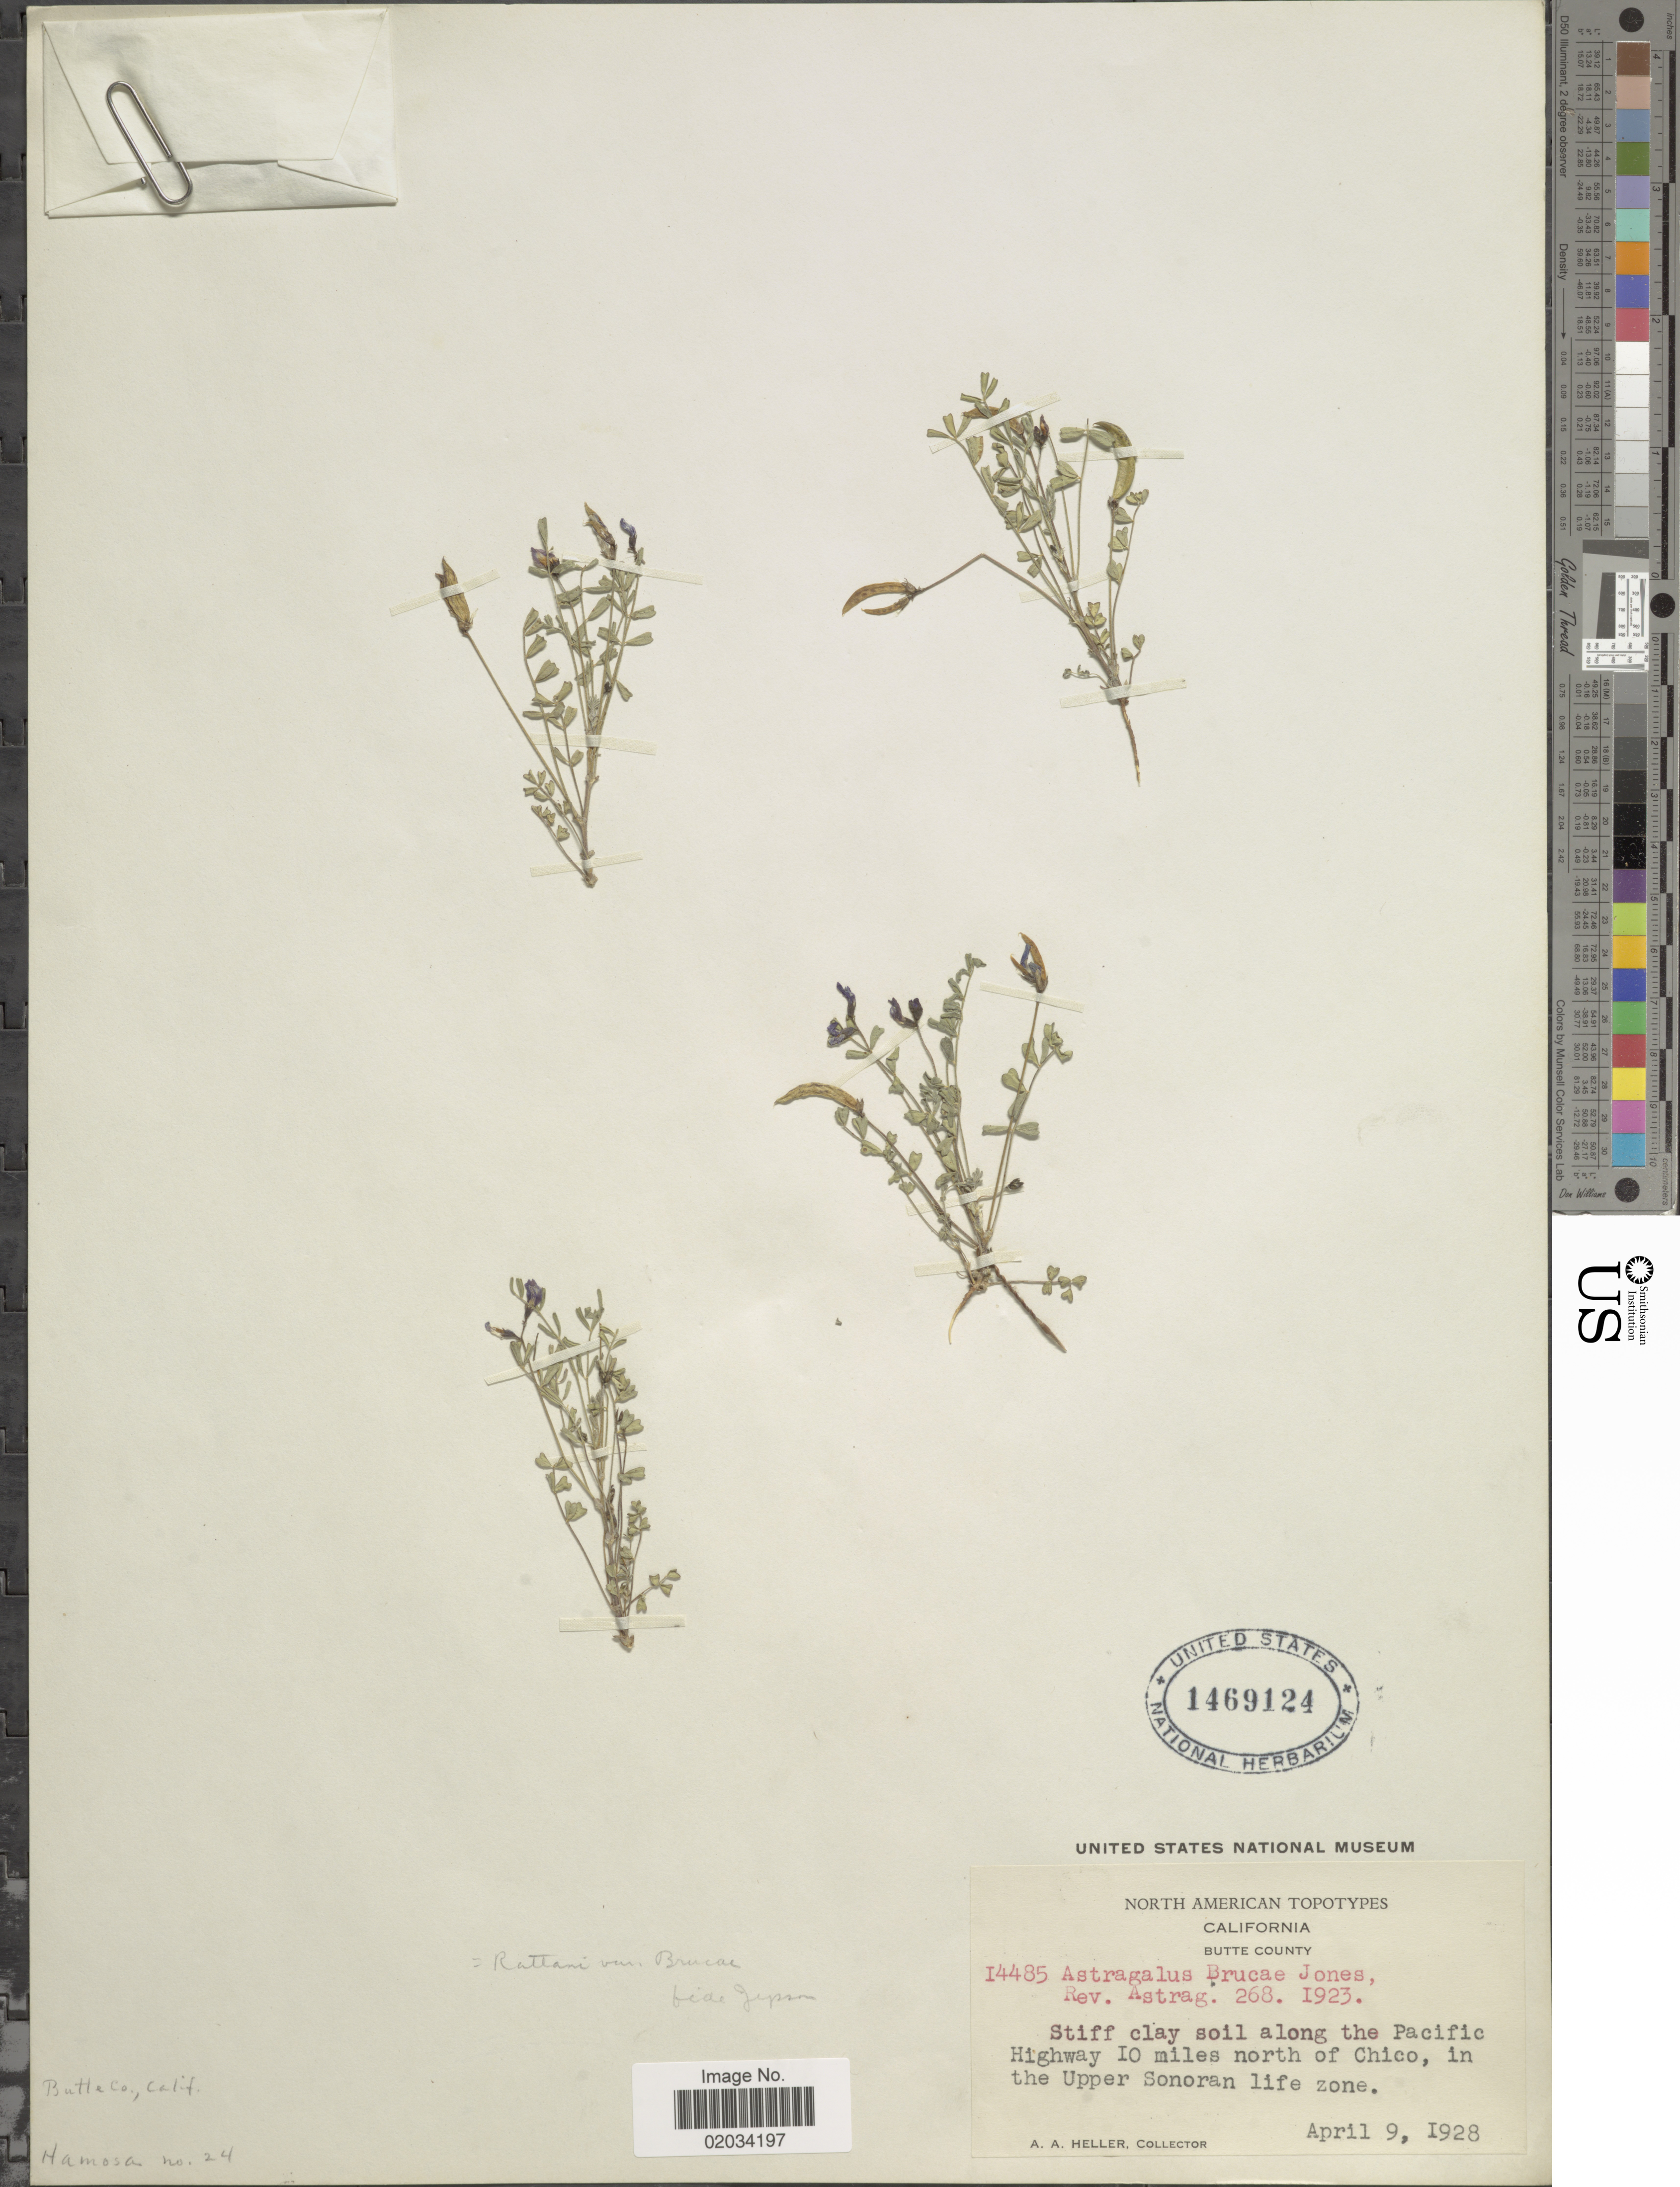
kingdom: Plantae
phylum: Tracheophyta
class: Magnoliopsida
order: Fabales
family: Fabaceae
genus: Astragalus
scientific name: Astragalus rattanii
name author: A. Gray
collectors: A. A. Heller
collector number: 14485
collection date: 1928-04-09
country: United States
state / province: California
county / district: Butte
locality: Butte County, Along the Pacific Highway 10 miles north of Chico, in the Upper Sonoran Life zone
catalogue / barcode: US 1469124